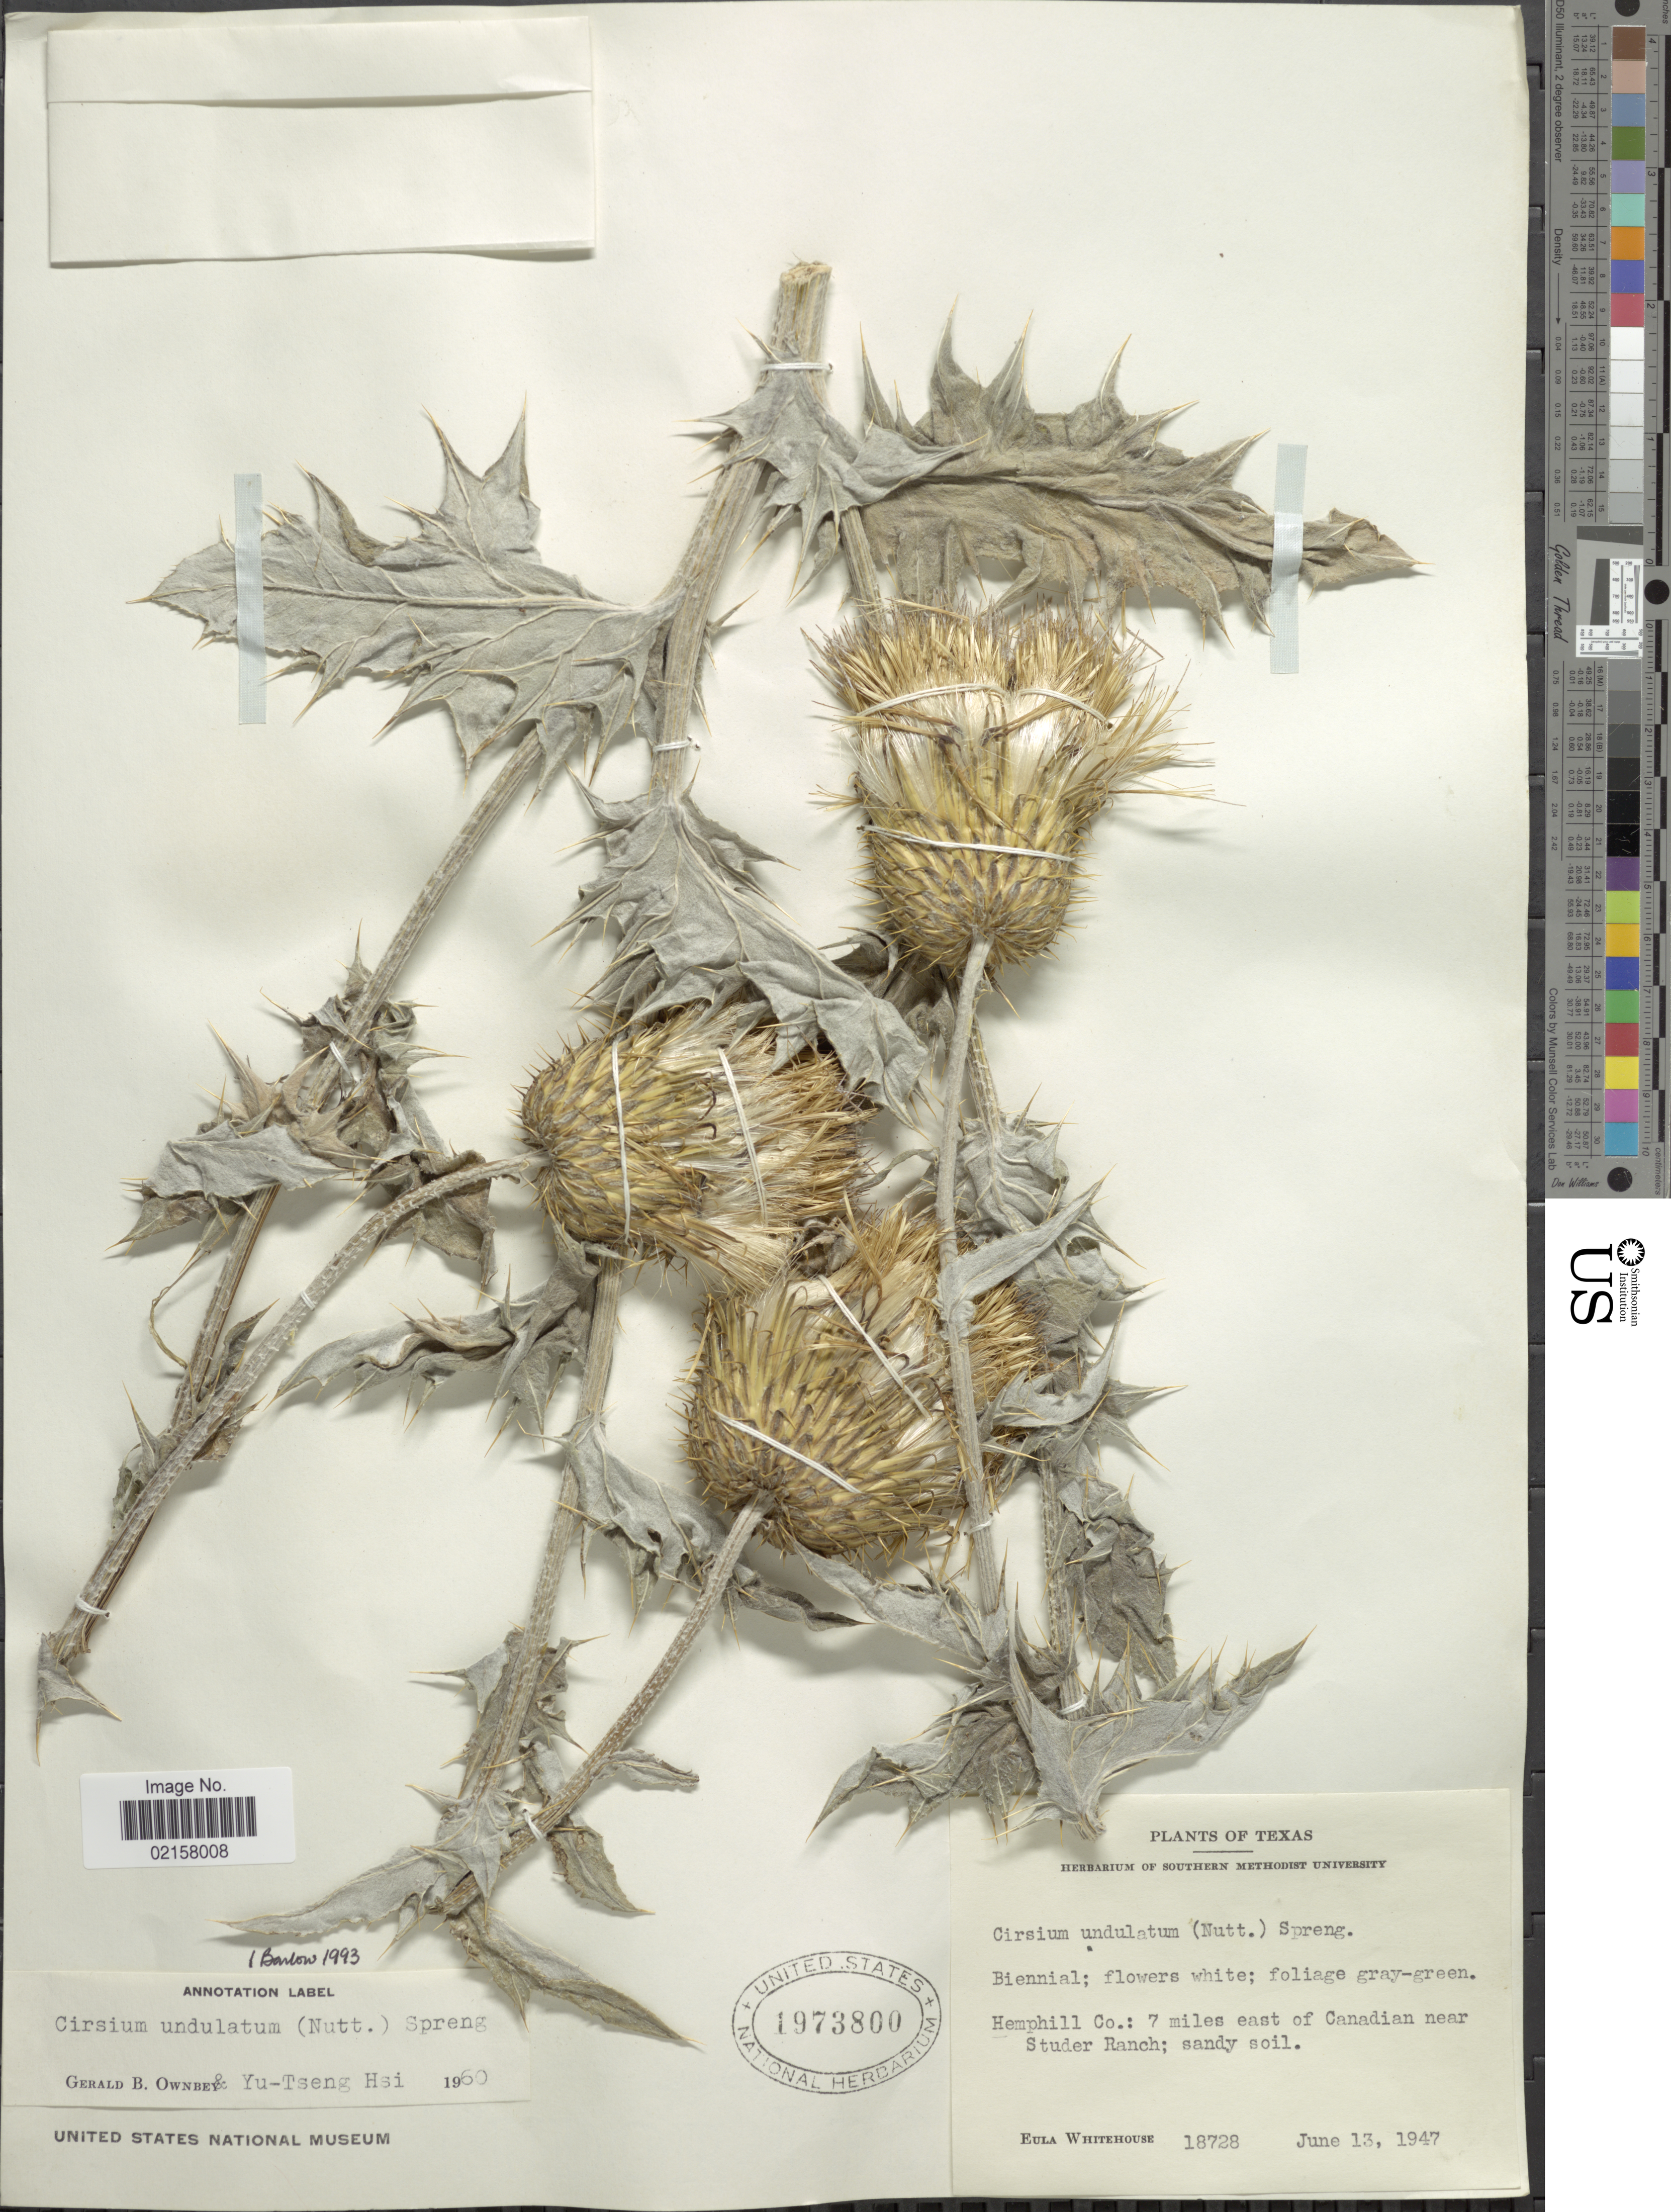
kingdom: Plantae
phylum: Tracheophyta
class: Magnoliopsida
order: Asterales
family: Asteraceae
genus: Cirsium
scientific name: Cirsium undulatum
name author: (Nutt.) Spreng.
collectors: E. Whitehouse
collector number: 18728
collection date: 1947-06-13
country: United States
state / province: Texas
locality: Hemphill Co.: 7 miles east of Canadian near Studer Ranch.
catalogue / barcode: US 1973800